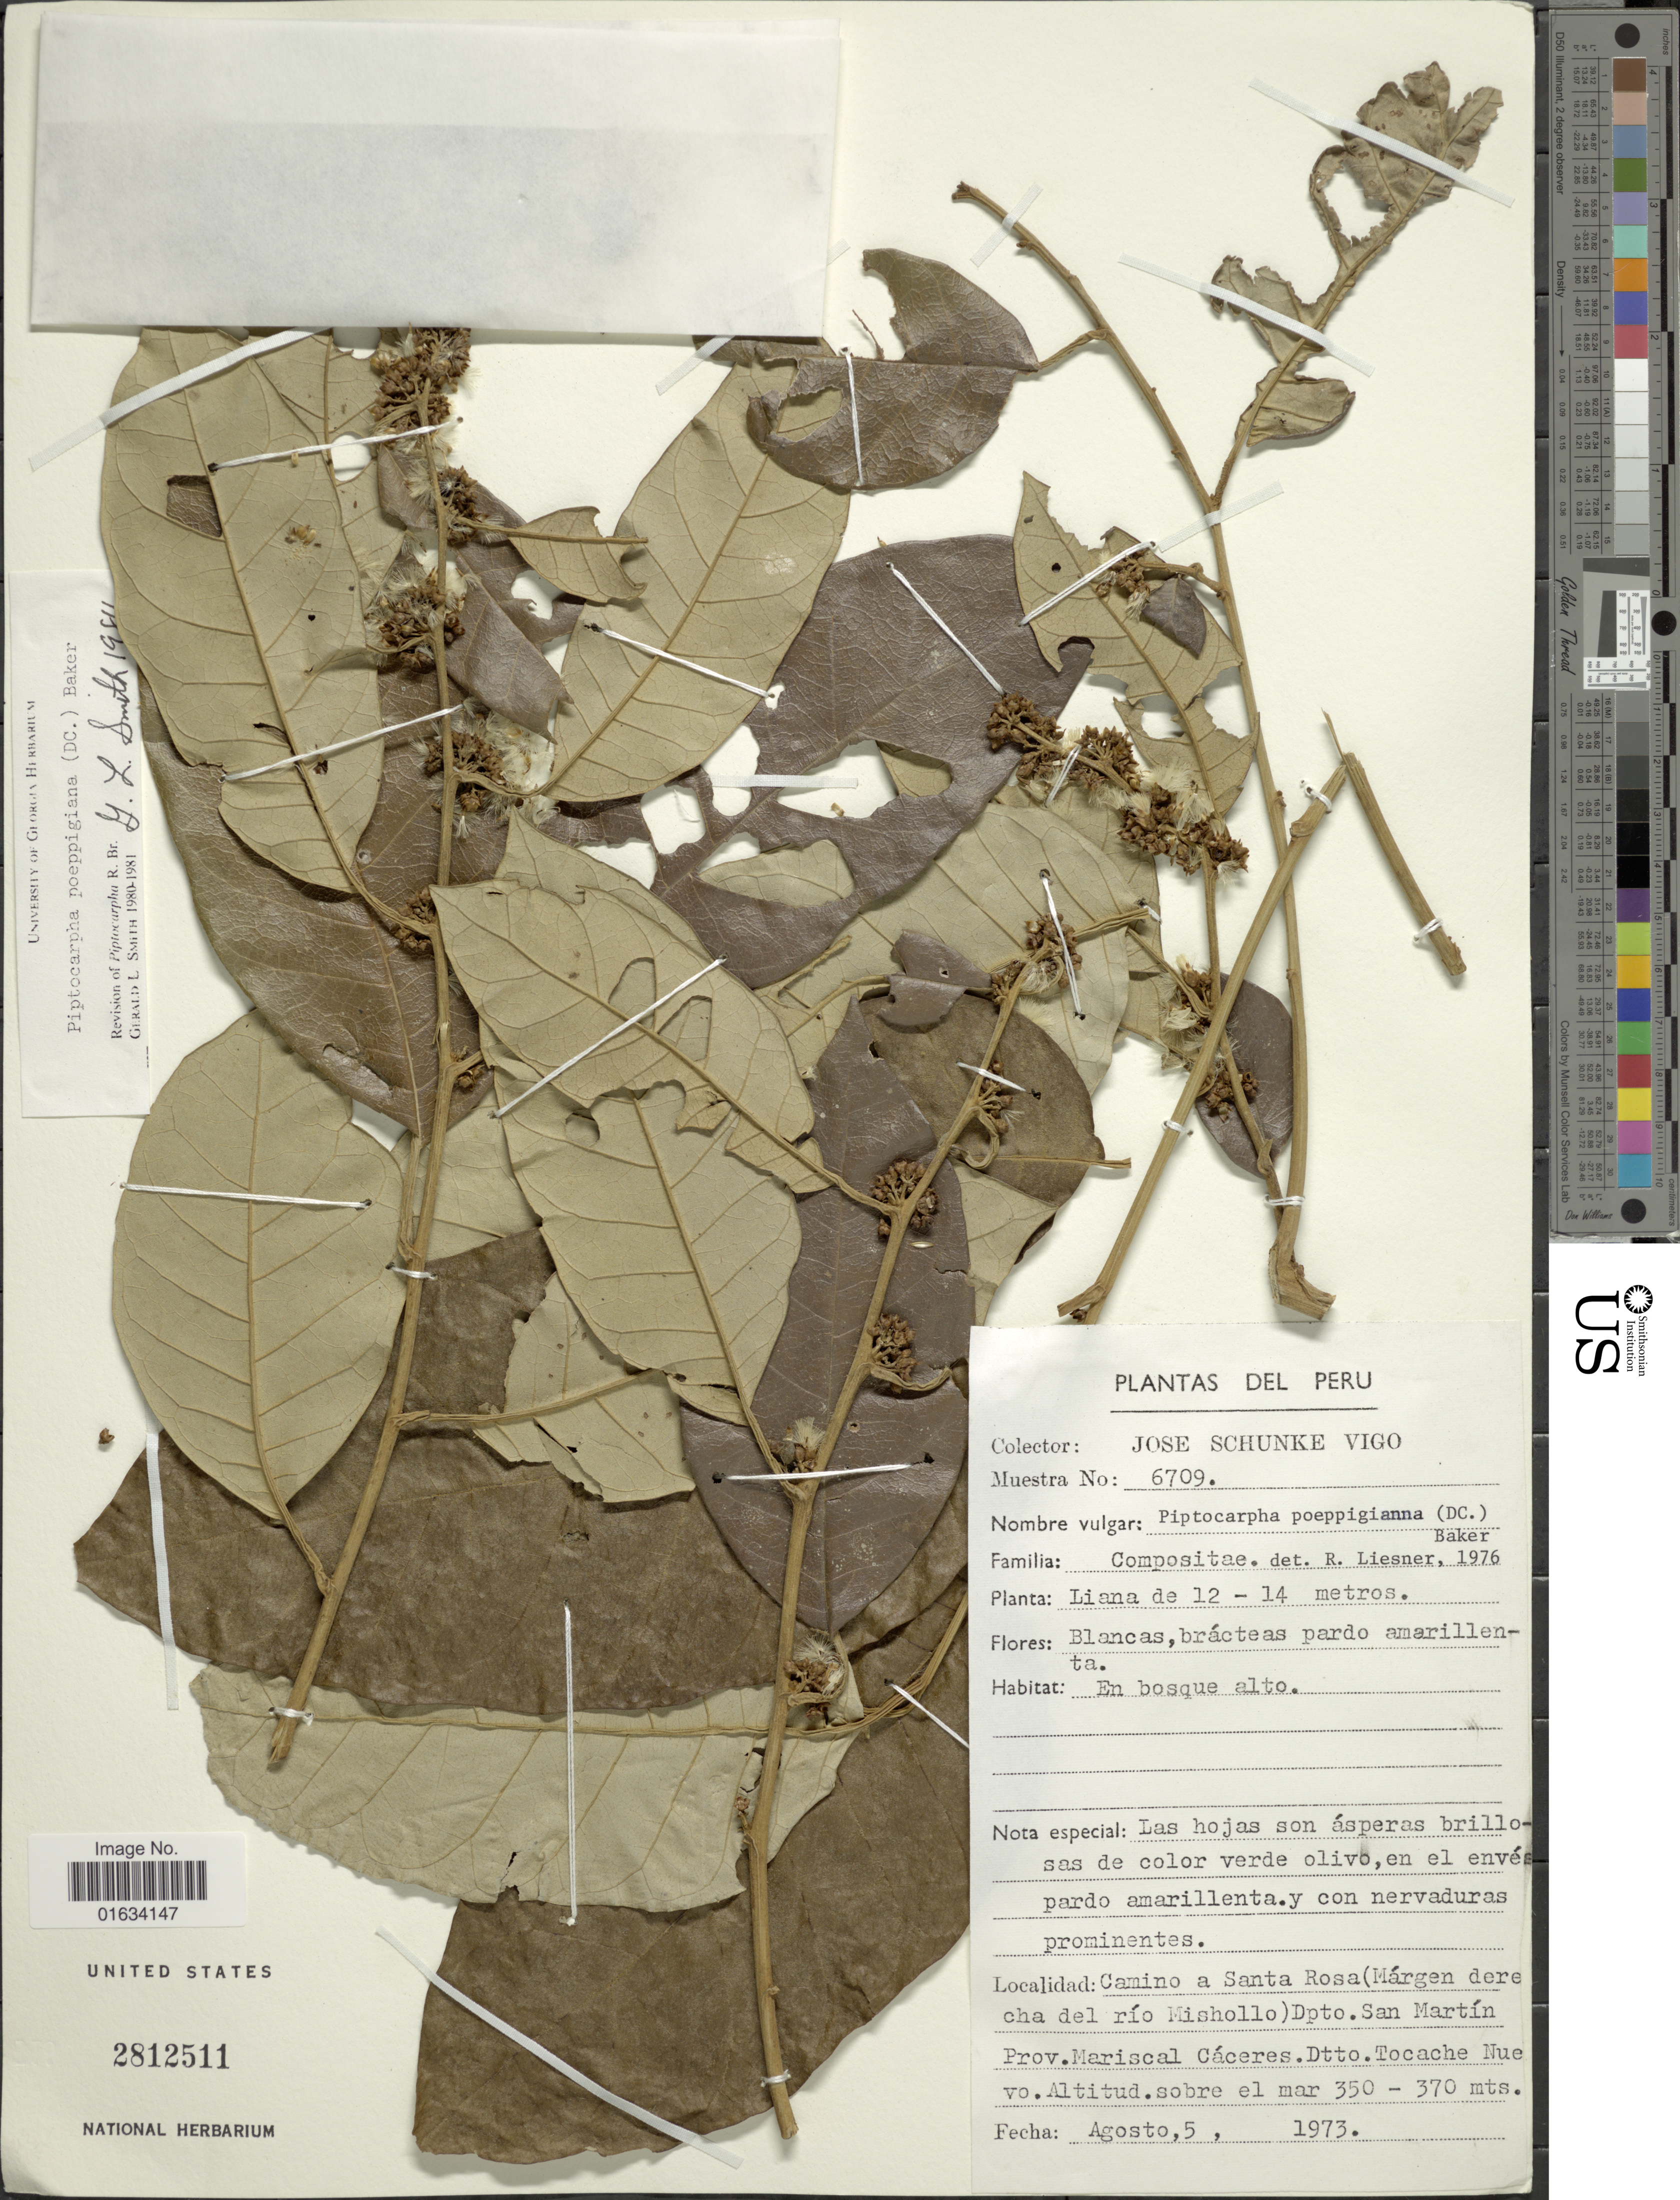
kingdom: Plantae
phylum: Tracheophyta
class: Magnoliopsida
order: Asterales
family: Asteraceae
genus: Piptocarpha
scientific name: Piptocarpha poeppigiana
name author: (DC.) Baker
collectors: J. Schunke Vigo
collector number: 6709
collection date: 1973-08-05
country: Peru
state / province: San Martín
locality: Camino a Santa Rosa (Margen derecha del rio Mishollo) Dpto. San Martin. Prov. Mariscal Caceres. Dtto. Tochache Nuevo.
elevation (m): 350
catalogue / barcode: US 2812511